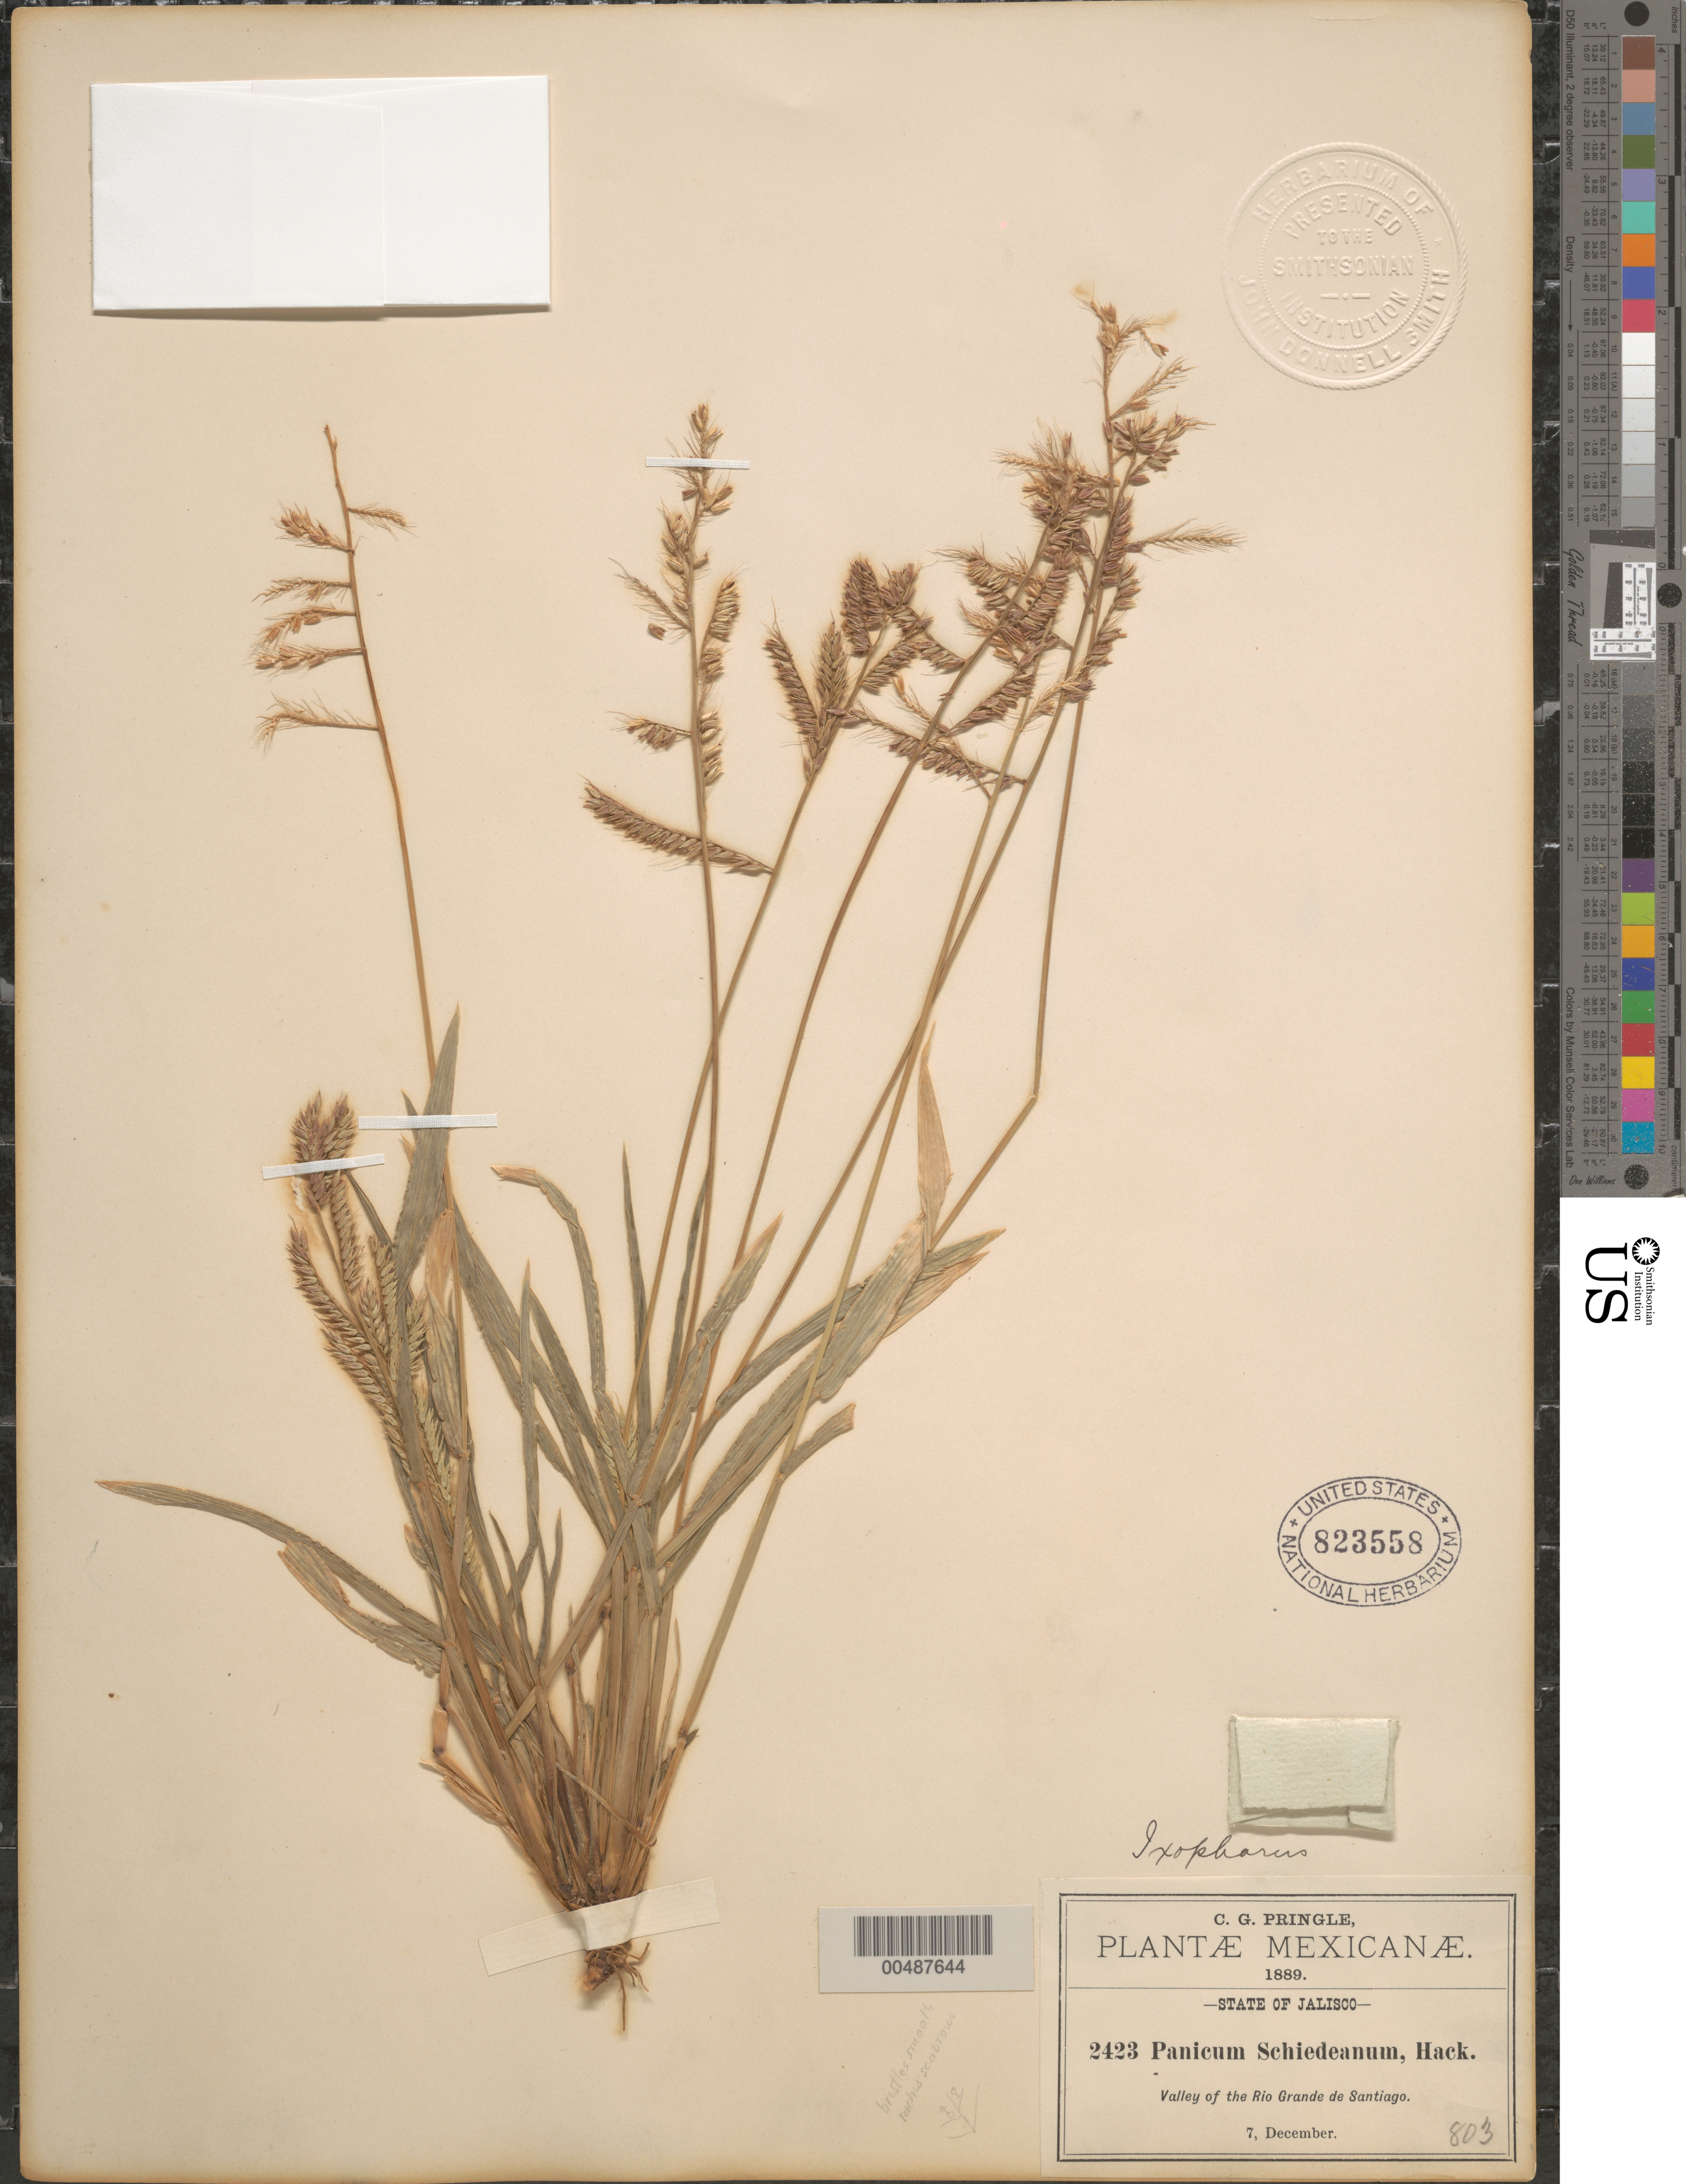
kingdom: Plantae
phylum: Tracheophyta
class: Liliopsida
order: Poales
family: Poaceae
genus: Ixophorus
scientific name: Ixophorus unisetus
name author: (J. Presl) Schltdl.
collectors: C. G. Pringle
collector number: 2423/803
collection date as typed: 7 Dec 1889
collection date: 1889-12-07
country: Mexico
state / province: Jalisco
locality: Valley of the Rio Grande de Santiago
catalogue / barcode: US 823558